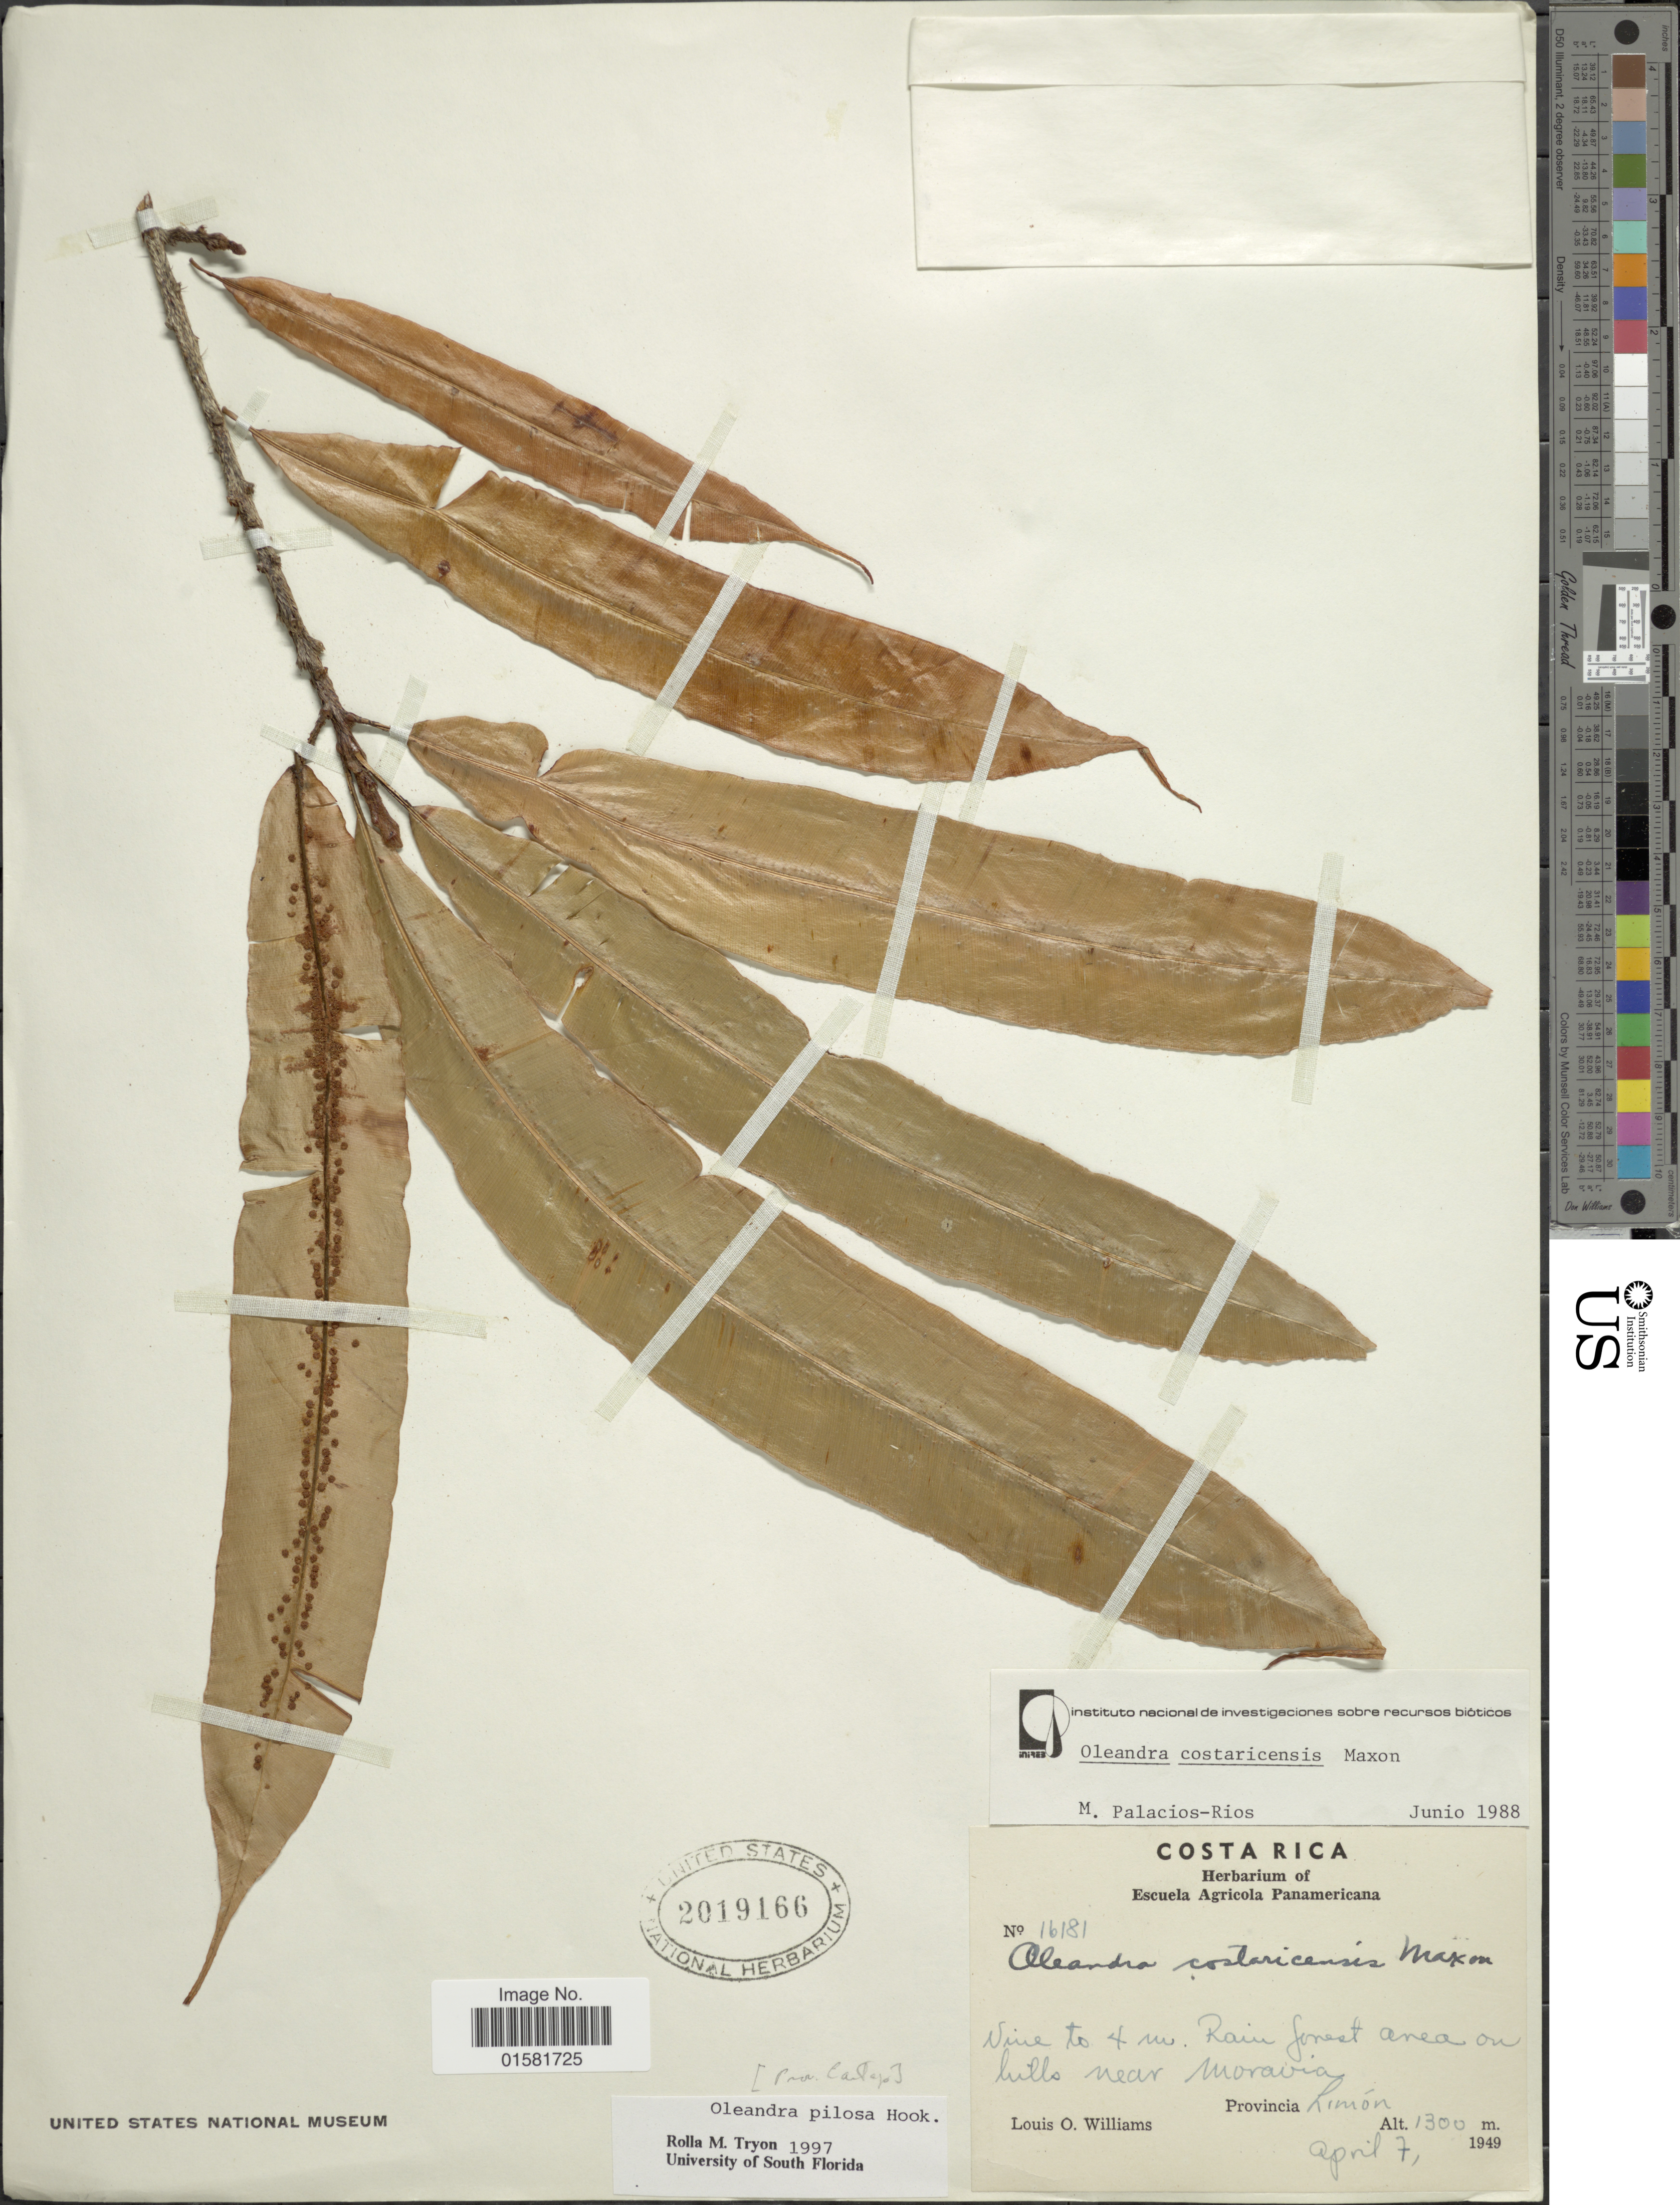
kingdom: Plantae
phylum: Tracheophyta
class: Polypodiopsida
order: Polypodiales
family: Oleandraceae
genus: Oleandra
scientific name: Oleandra pilosa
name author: Hook.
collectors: L. O. Williams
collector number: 16181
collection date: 1949-04-07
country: Costa Rica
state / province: Limón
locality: Costa Rica, Vine to 4 m. Rainforest area on hills near Morairai. Provincia Limon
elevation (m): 1300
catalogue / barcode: US 2019166